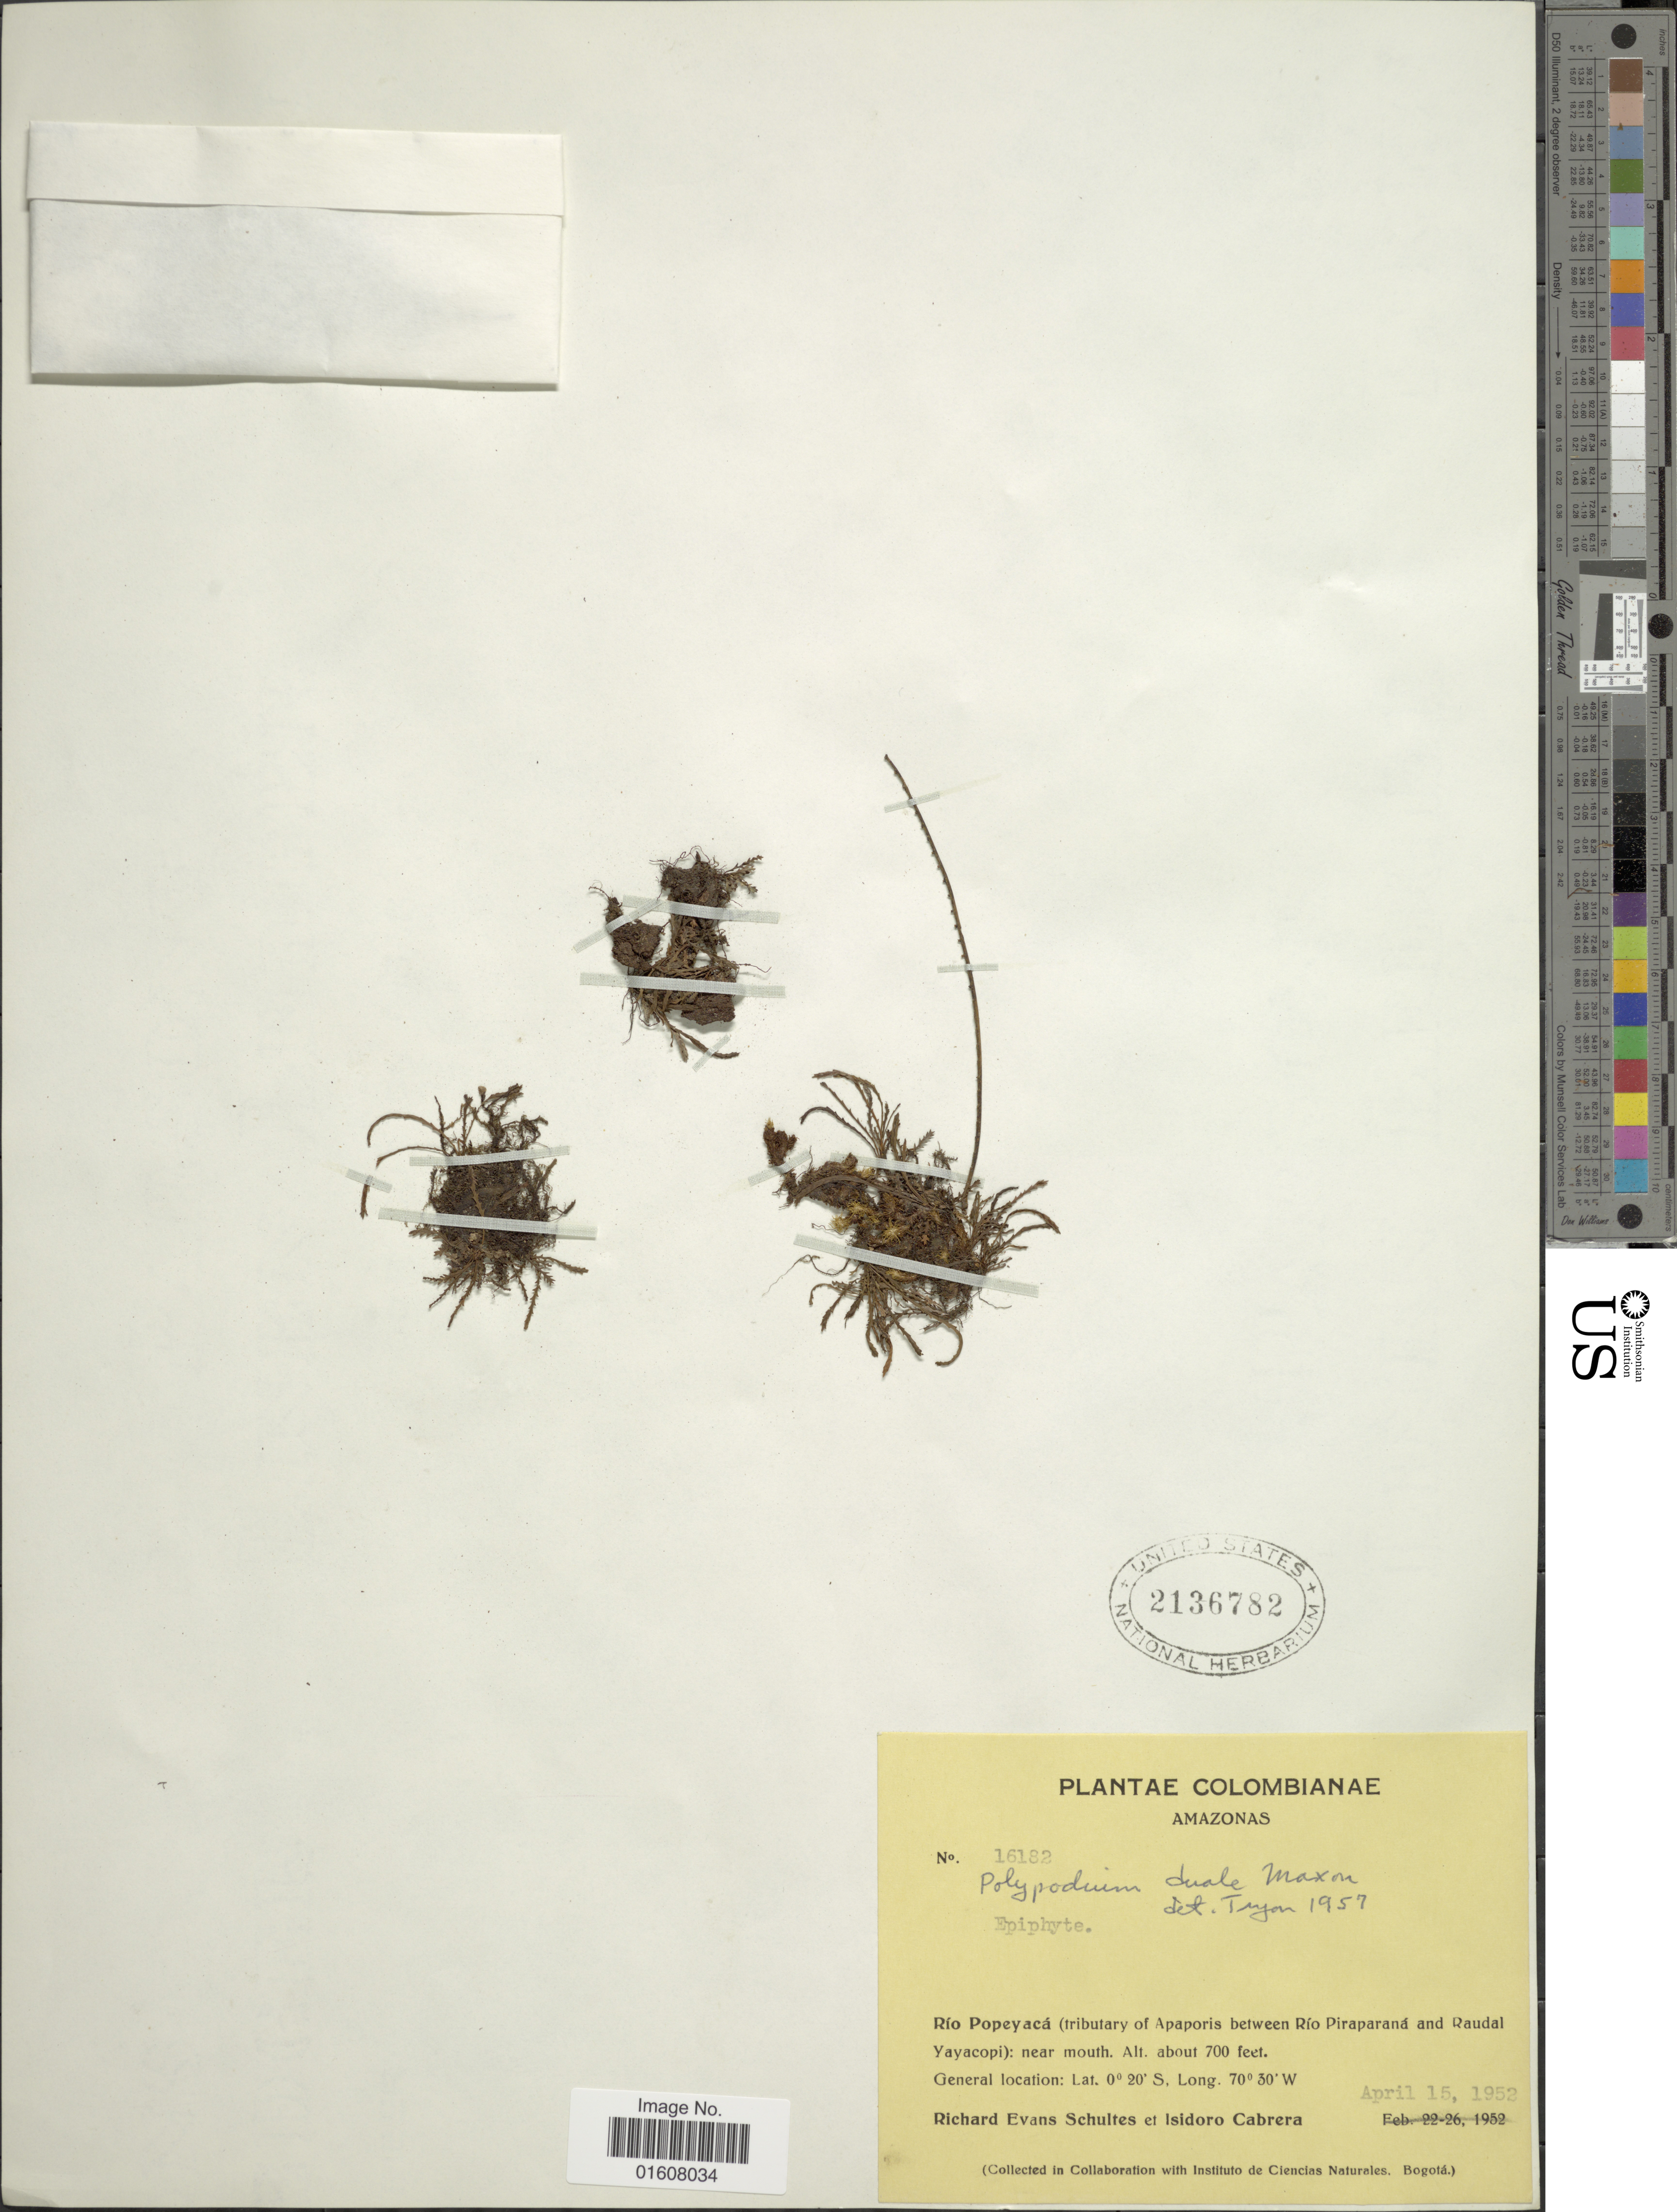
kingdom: Plantae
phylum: Tracheophyta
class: Polypodiopsida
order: Polypodiales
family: Polypodiaceae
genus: Cochlidium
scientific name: Cochlidium serrulatum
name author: (Sw.) L.E. Bishop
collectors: R. E. Schultes & I. Cabrera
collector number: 16182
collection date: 1952-04-15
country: Colombia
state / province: Amazônas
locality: Río Popeyacá (tributary of Apaporis between Río Piraparaná and Raudal Yayacopi): near mouth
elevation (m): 213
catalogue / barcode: US 2136782